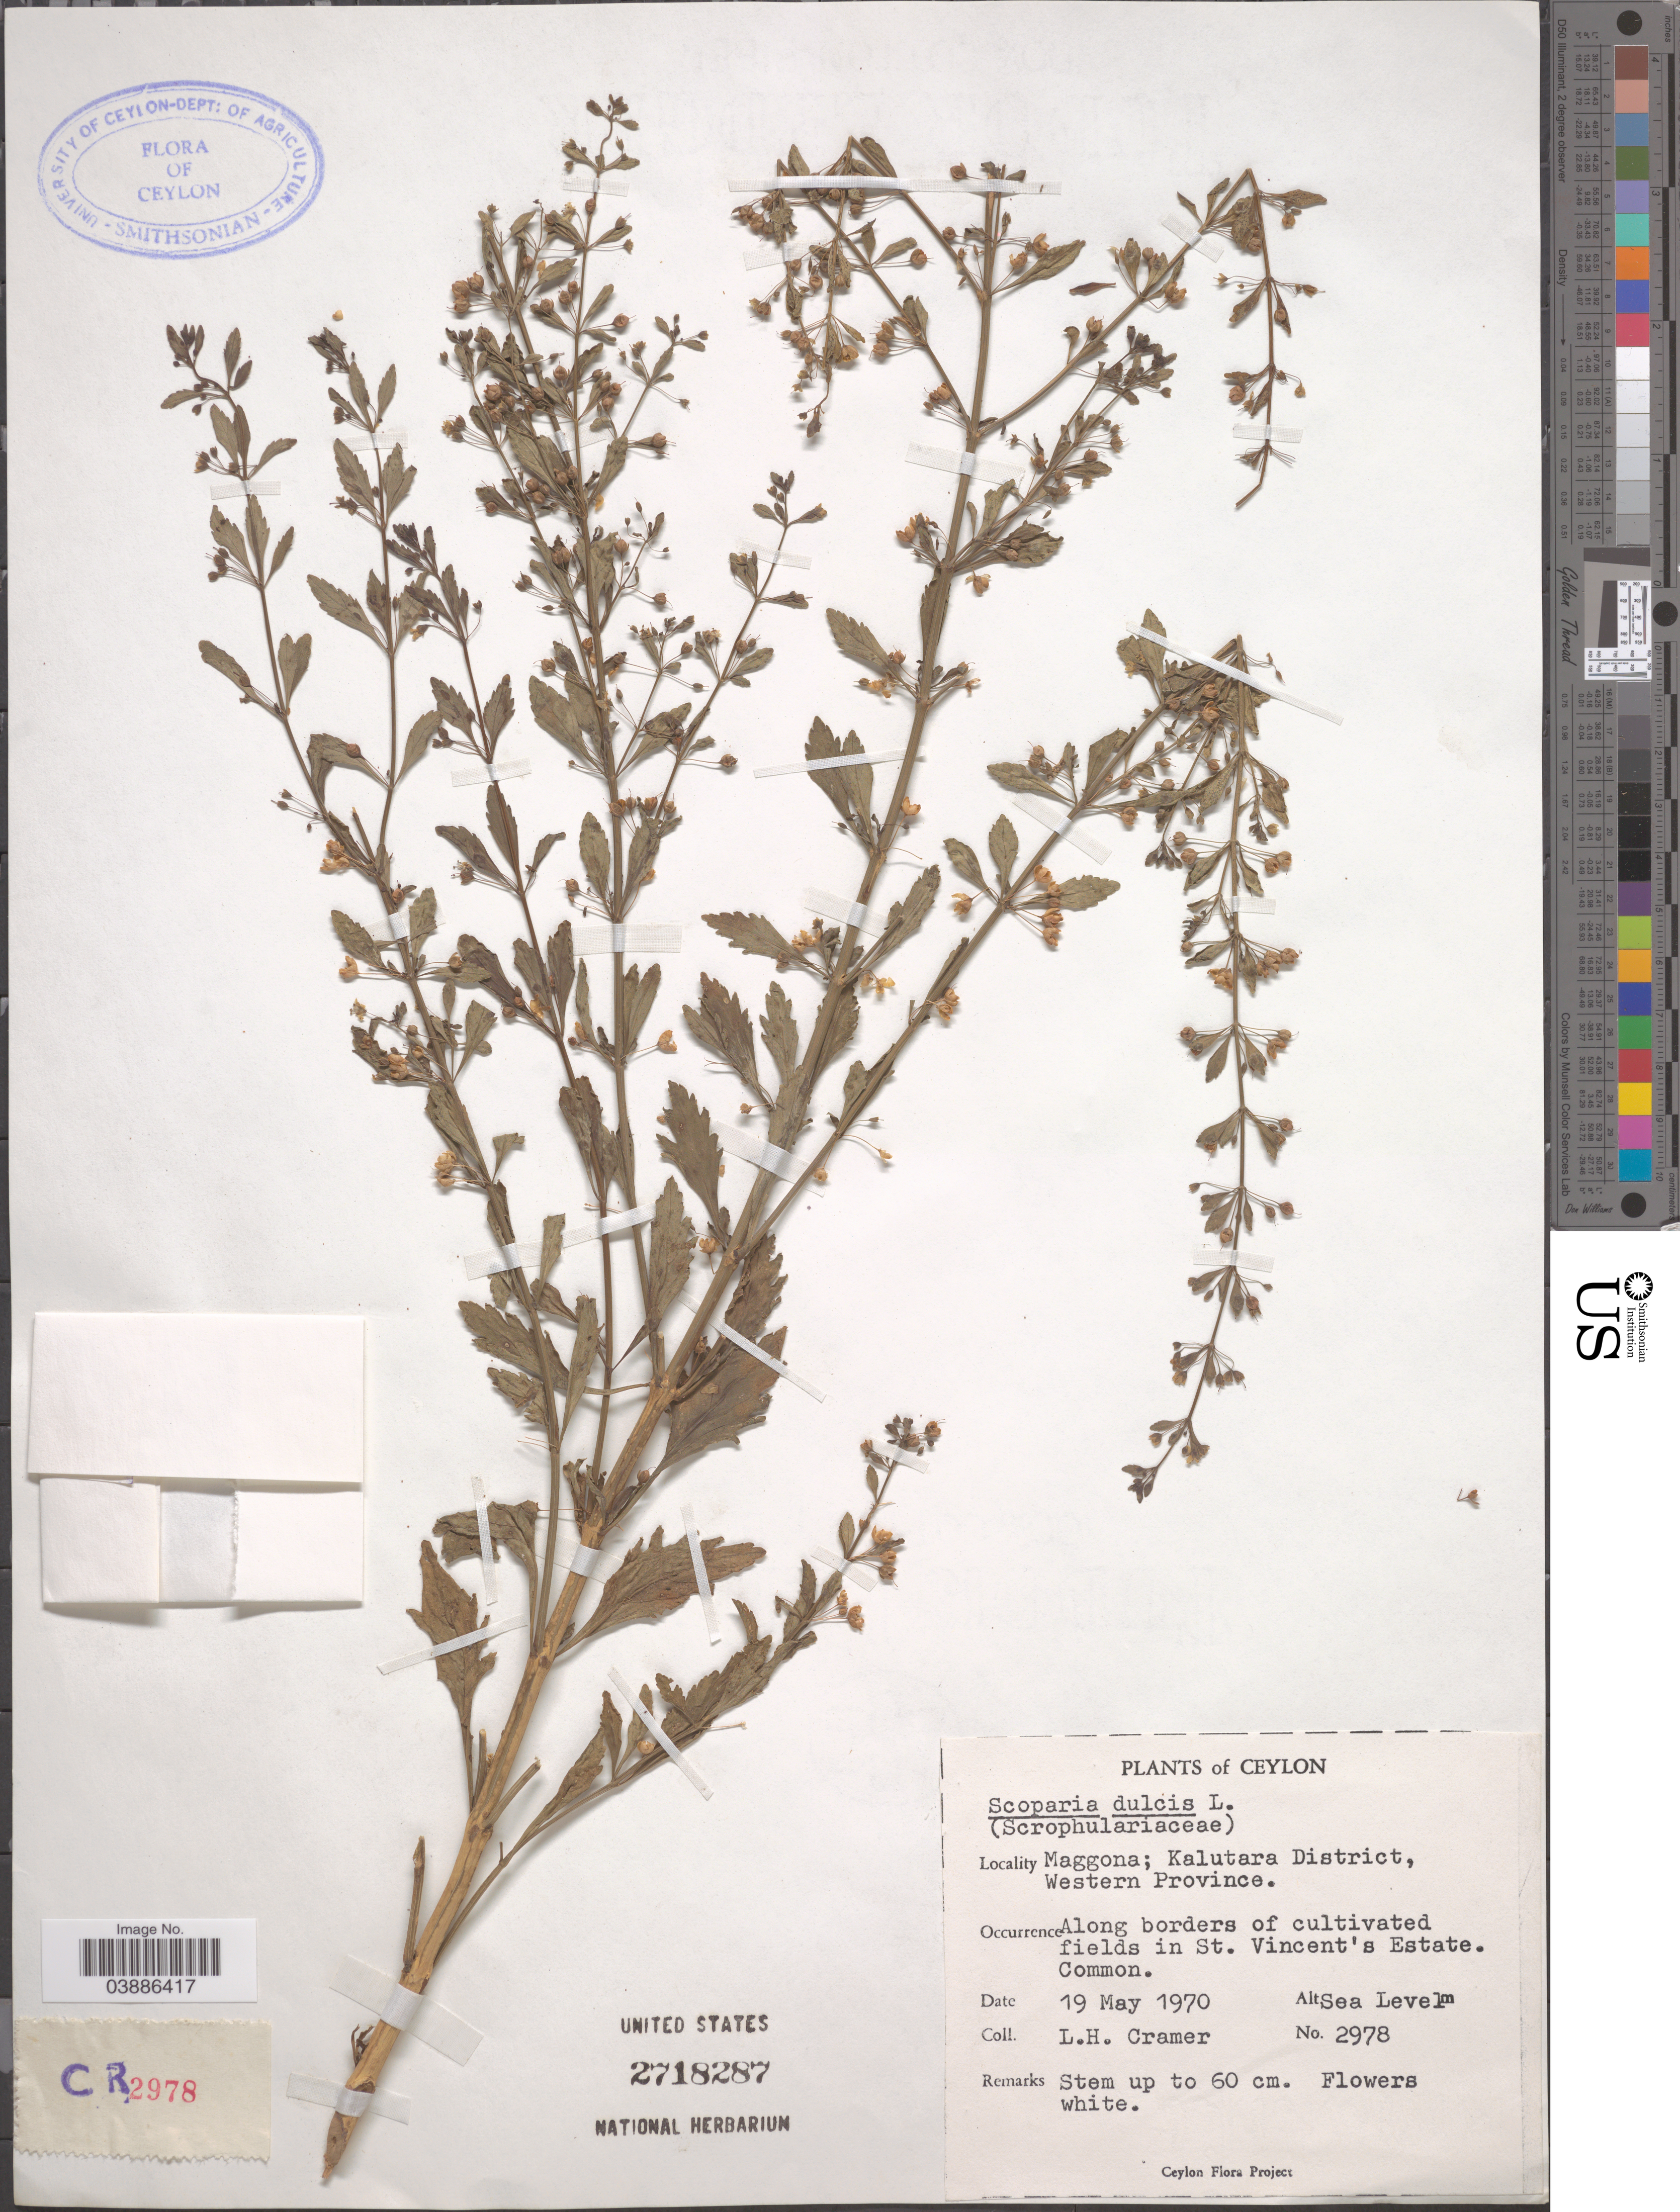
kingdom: Plantae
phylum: Tracheophyta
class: Magnoliopsida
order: Lamiales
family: Plantaginaceae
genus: Scoparia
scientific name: Scoparia dulcis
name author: L.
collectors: L. H. Cramer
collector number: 2978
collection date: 1970-05-19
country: Sri Lanka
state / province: Western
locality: Ceylon. Maggona; Kalutara District, Western Province. Along borders of cultivated fields in St. Vincent's Estate.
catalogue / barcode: US 2718287